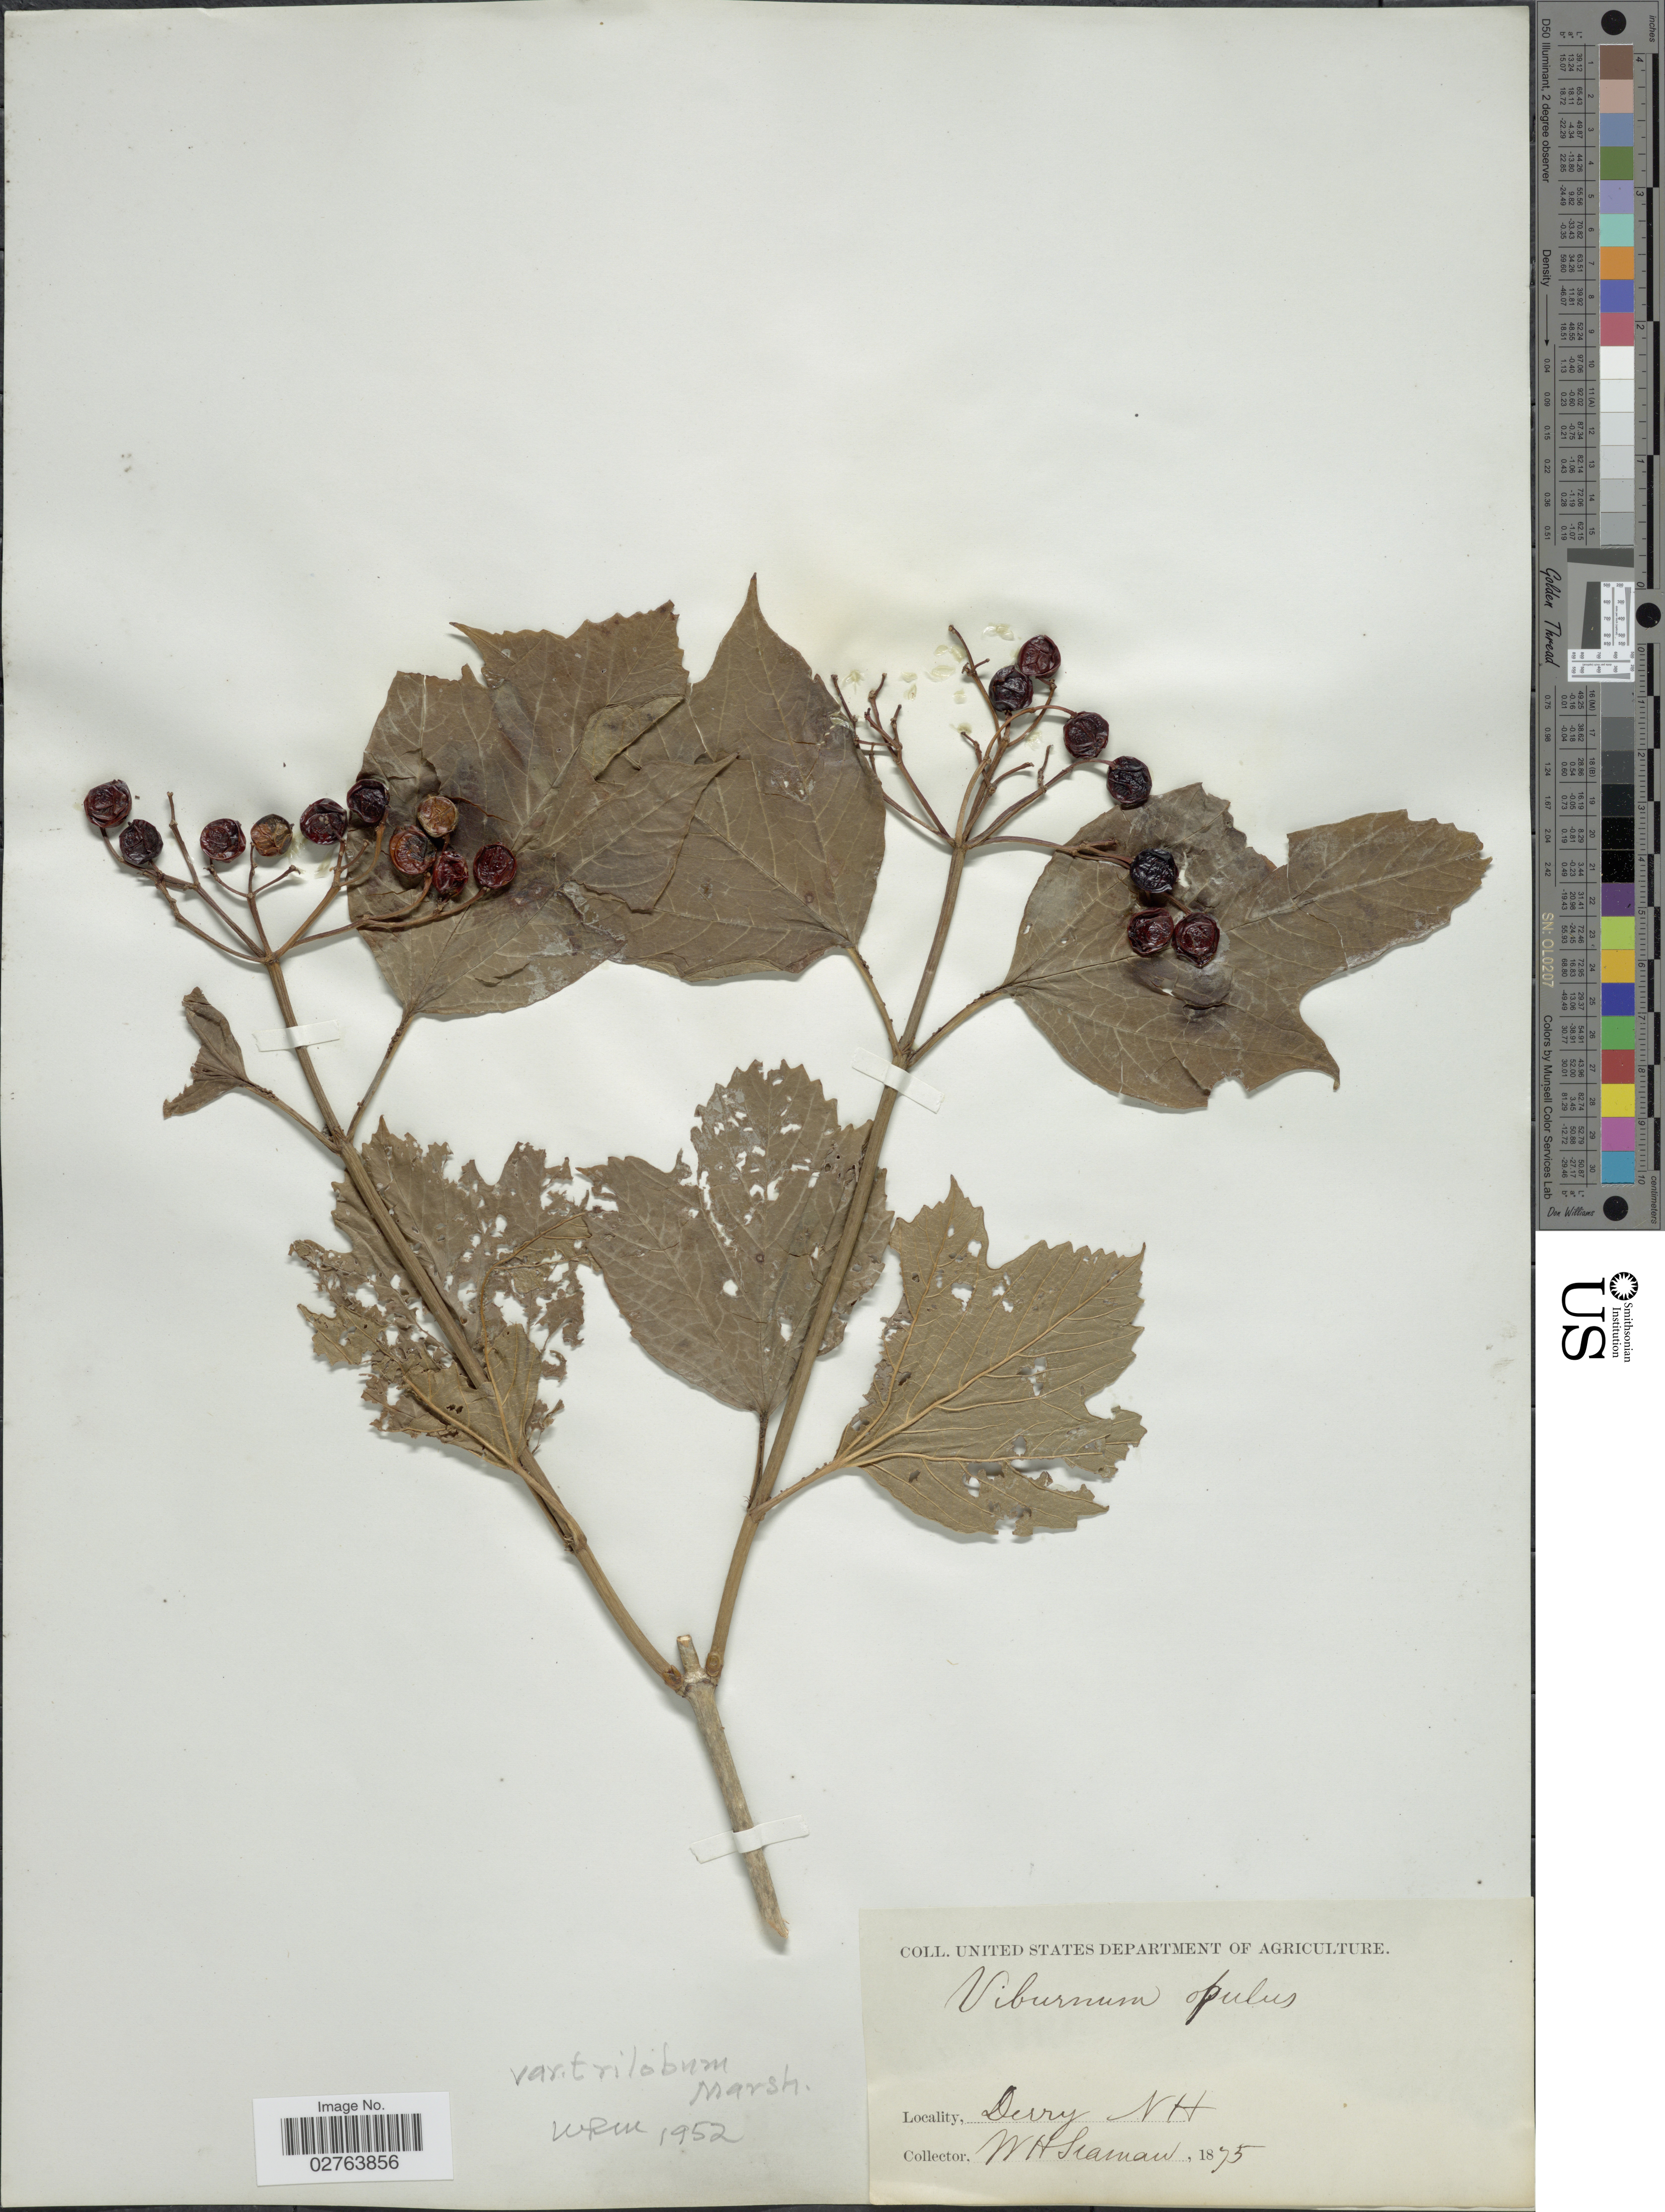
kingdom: Plantae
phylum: Tracheophyta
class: Magnoliopsida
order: Dipsacales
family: Viburnaceae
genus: Viburnum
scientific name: Viburnum opulus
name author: L.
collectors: W. Seaman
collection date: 1875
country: United States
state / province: New Hampshire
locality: Derry